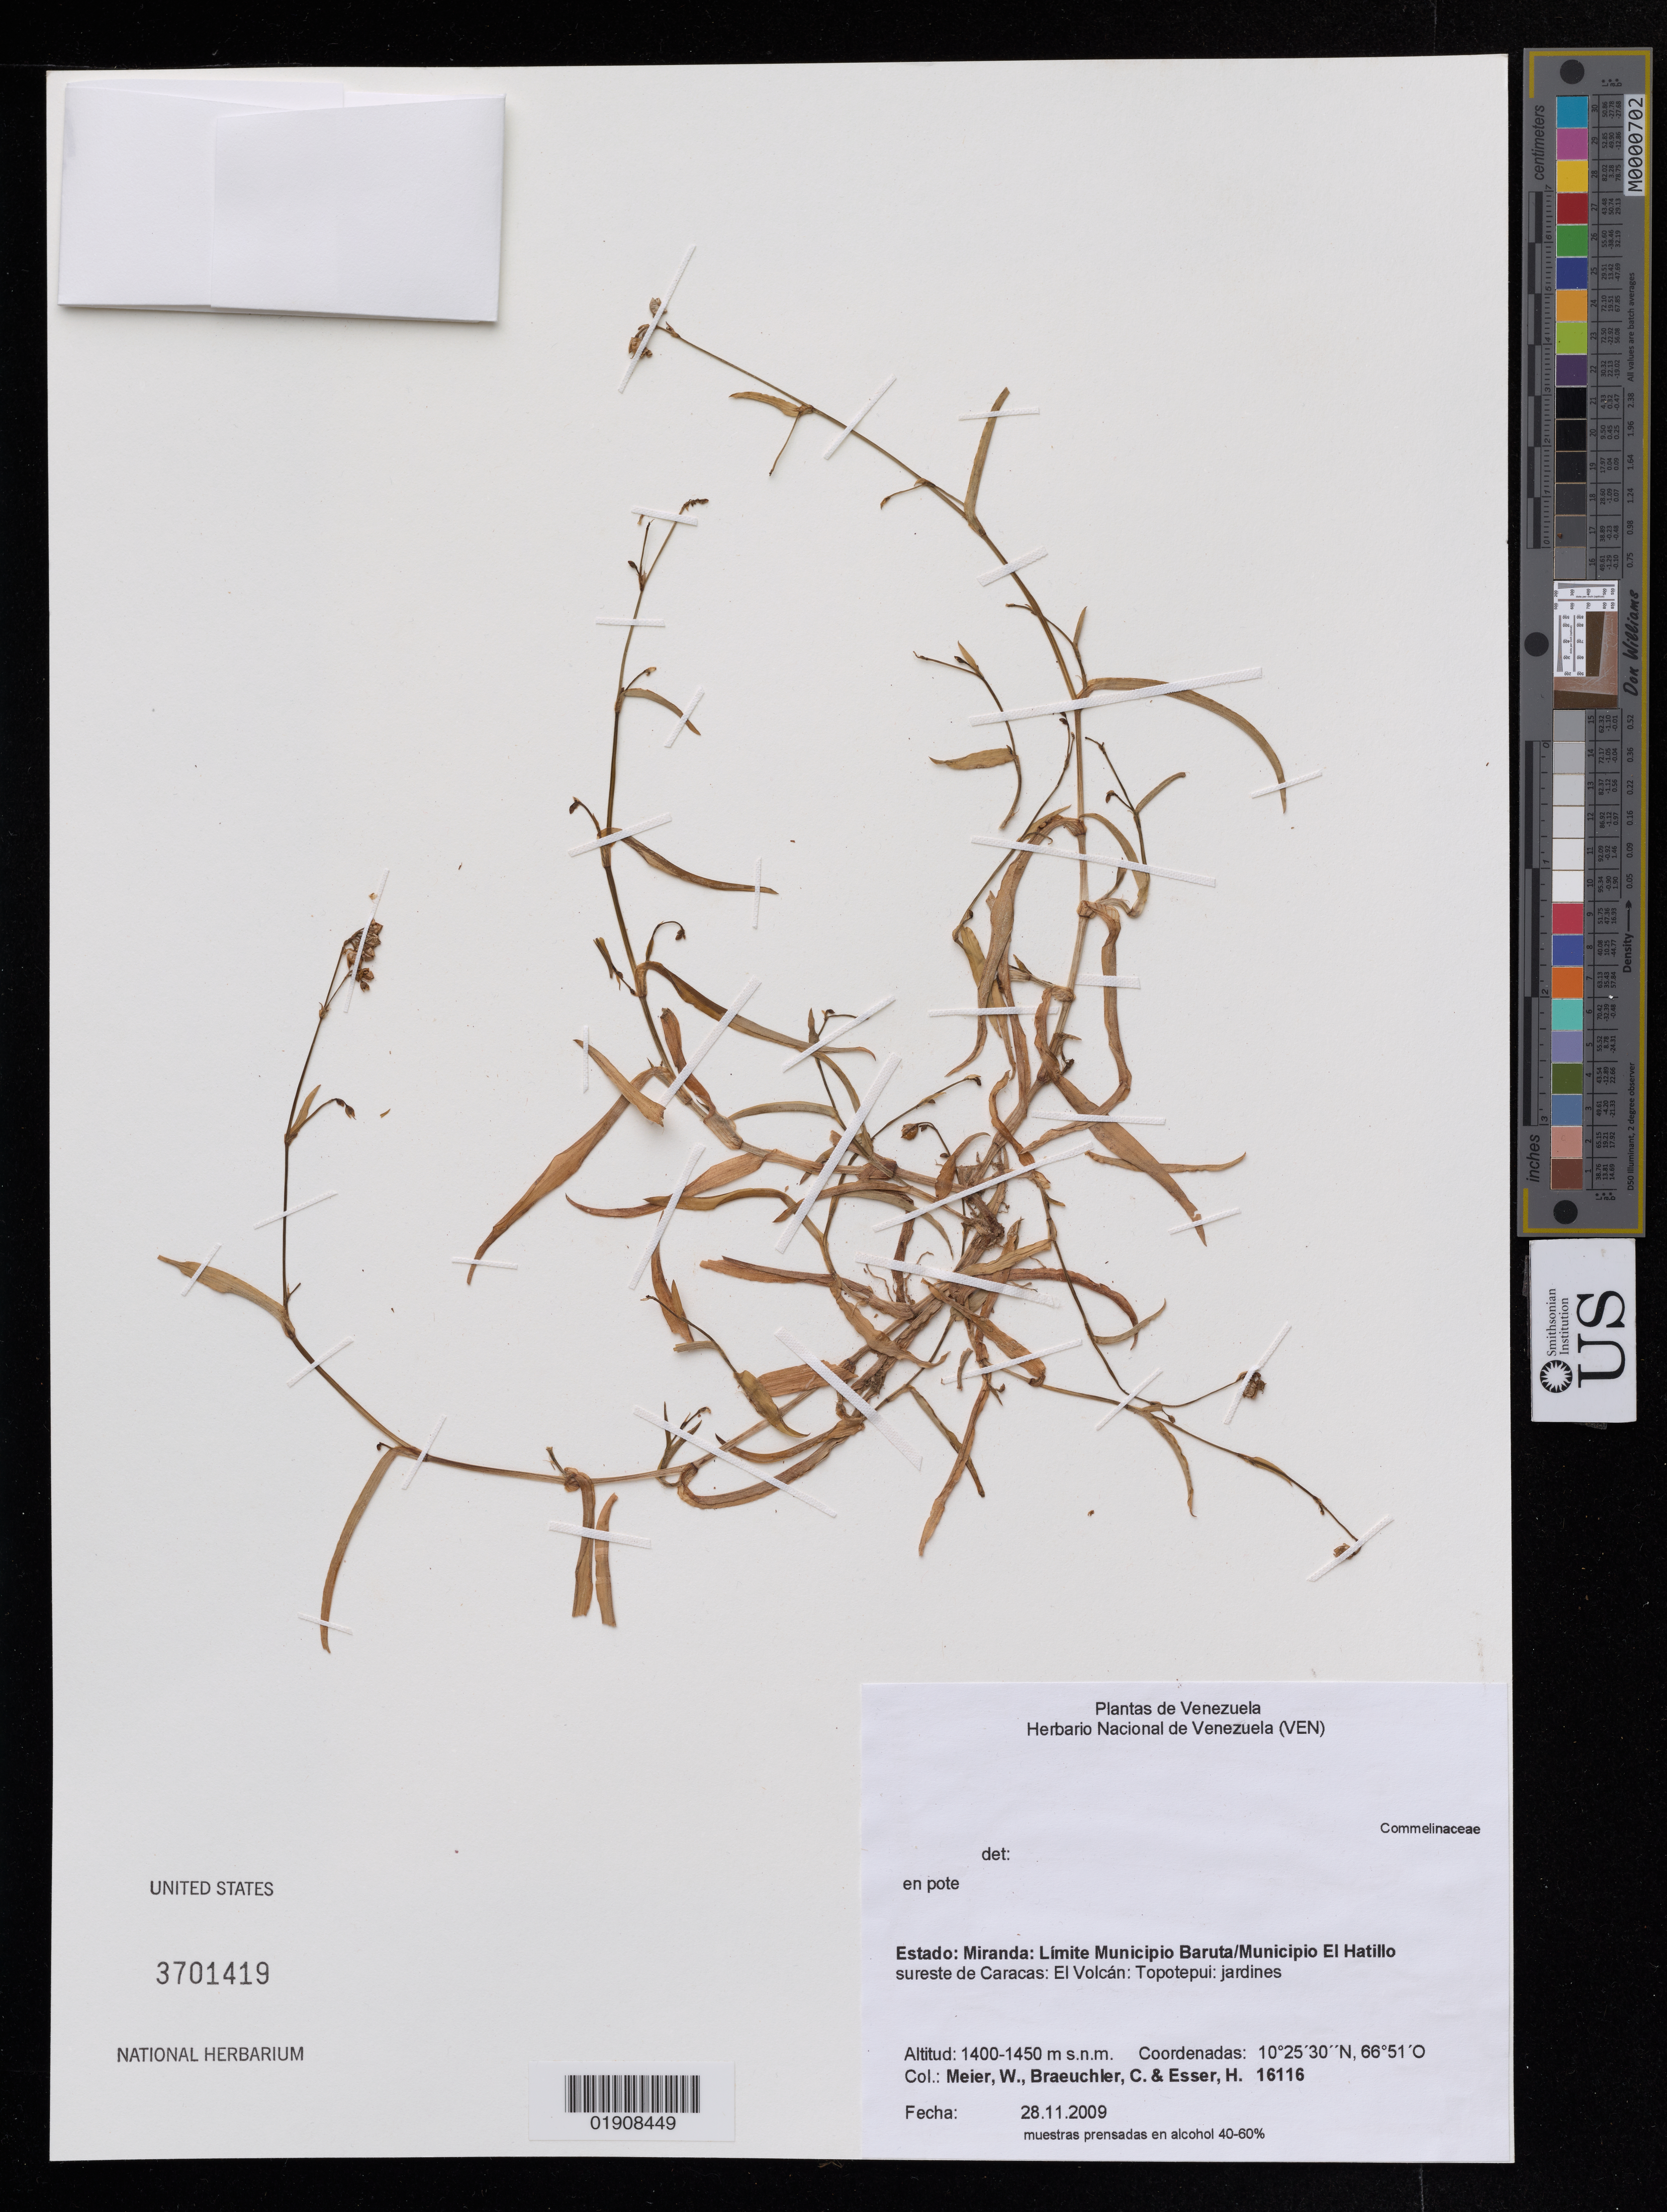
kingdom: Plantae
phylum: Tracheophyta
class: Liliopsida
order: Commelinales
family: Commelinaceae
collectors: W. Meier, C. Braeuchler & H. Esser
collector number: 16116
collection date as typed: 28 Nov 2009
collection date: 2009-11-28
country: Venezuela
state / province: Miranda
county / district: Baruta / El Hatillo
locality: Sureste de Caracas: El Volcan: Topotepui: jardines.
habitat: jardines; en pote.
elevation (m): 1400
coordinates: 10 25 30 N, 66 51 O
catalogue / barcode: US 3701419